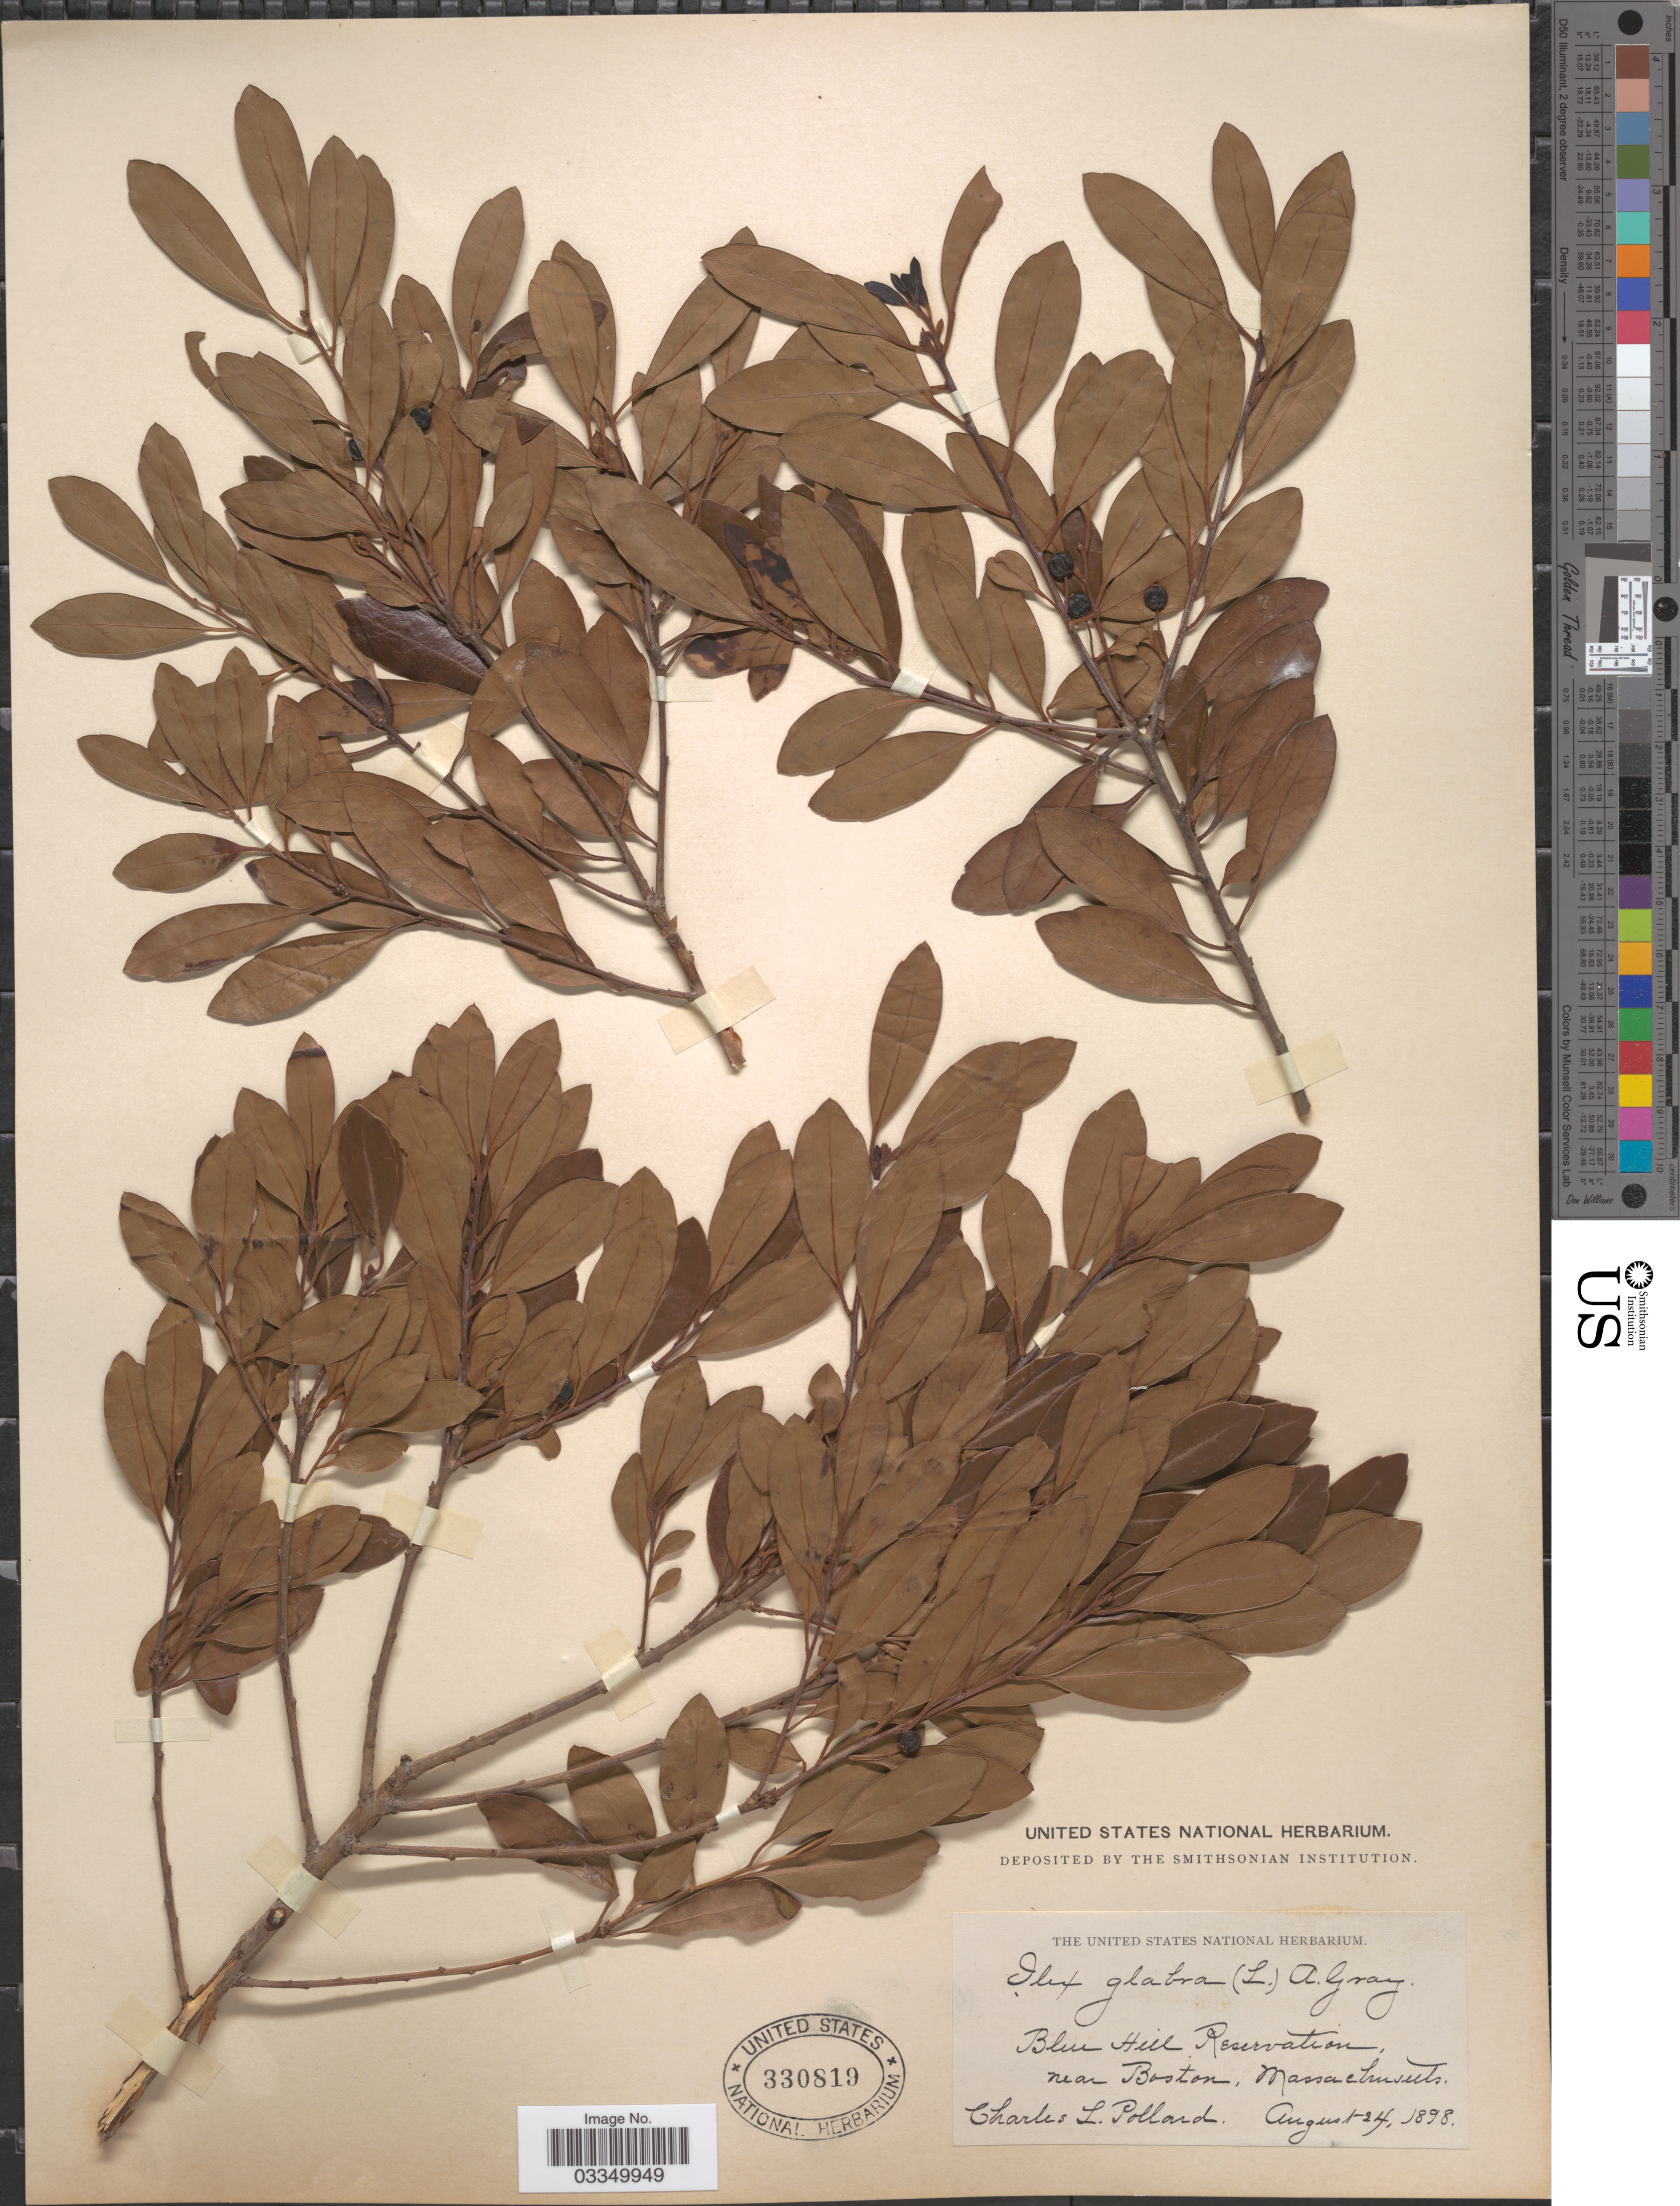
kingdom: Plantae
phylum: Tracheophyta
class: Magnoliopsida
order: Aquifoliales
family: Aquifoliaceae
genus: Ilex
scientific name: Ilex glabra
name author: (L.) A. Gray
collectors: C. L. Pollard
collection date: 1898-08-24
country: United States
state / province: Massachusetts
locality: Blue Hill Reservation, near Boston.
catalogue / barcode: US 330819